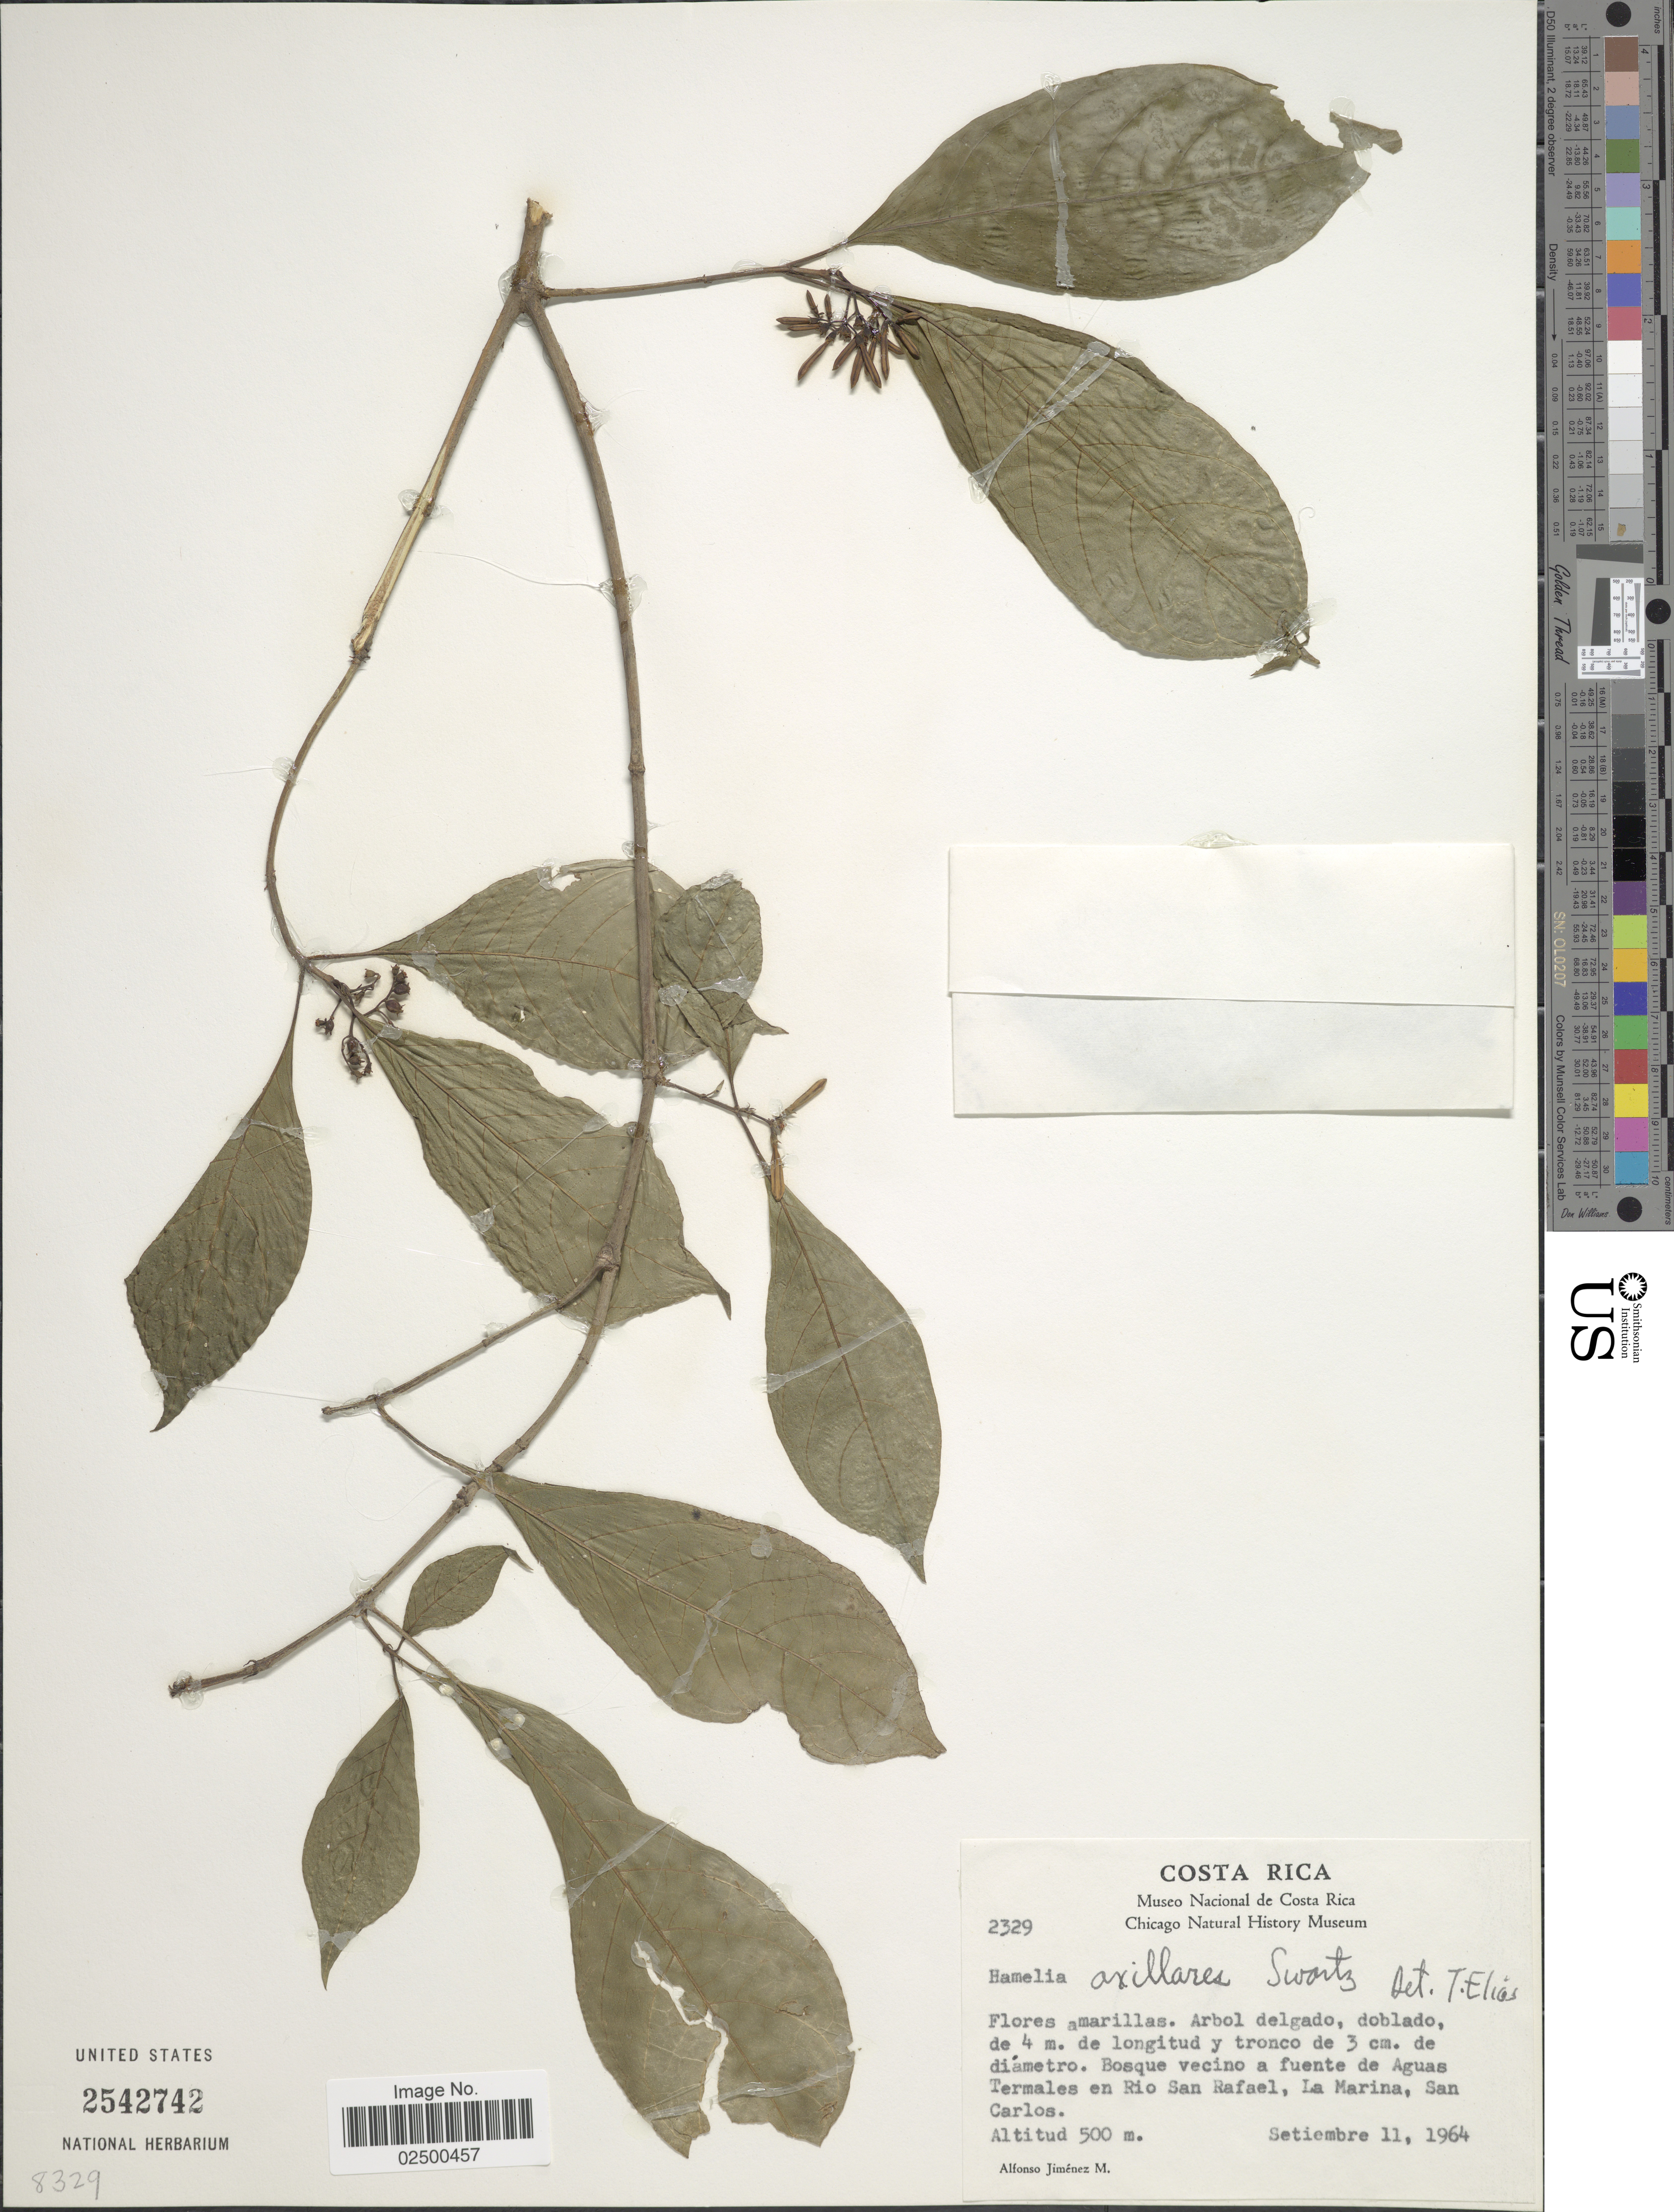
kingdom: Plantae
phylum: Tracheophyta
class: Magnoliopsida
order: Gentianales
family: Rubiaceae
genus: Hamelia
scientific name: Hamelia axillaris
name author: Sw.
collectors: A. Jimenez M.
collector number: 2329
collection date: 1964-09-11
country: Costa Rica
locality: Bosque vecino a fuente de Aguas Termales en Rio San Rafael, La Marina, San Carlos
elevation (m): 500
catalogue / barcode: US 2542742